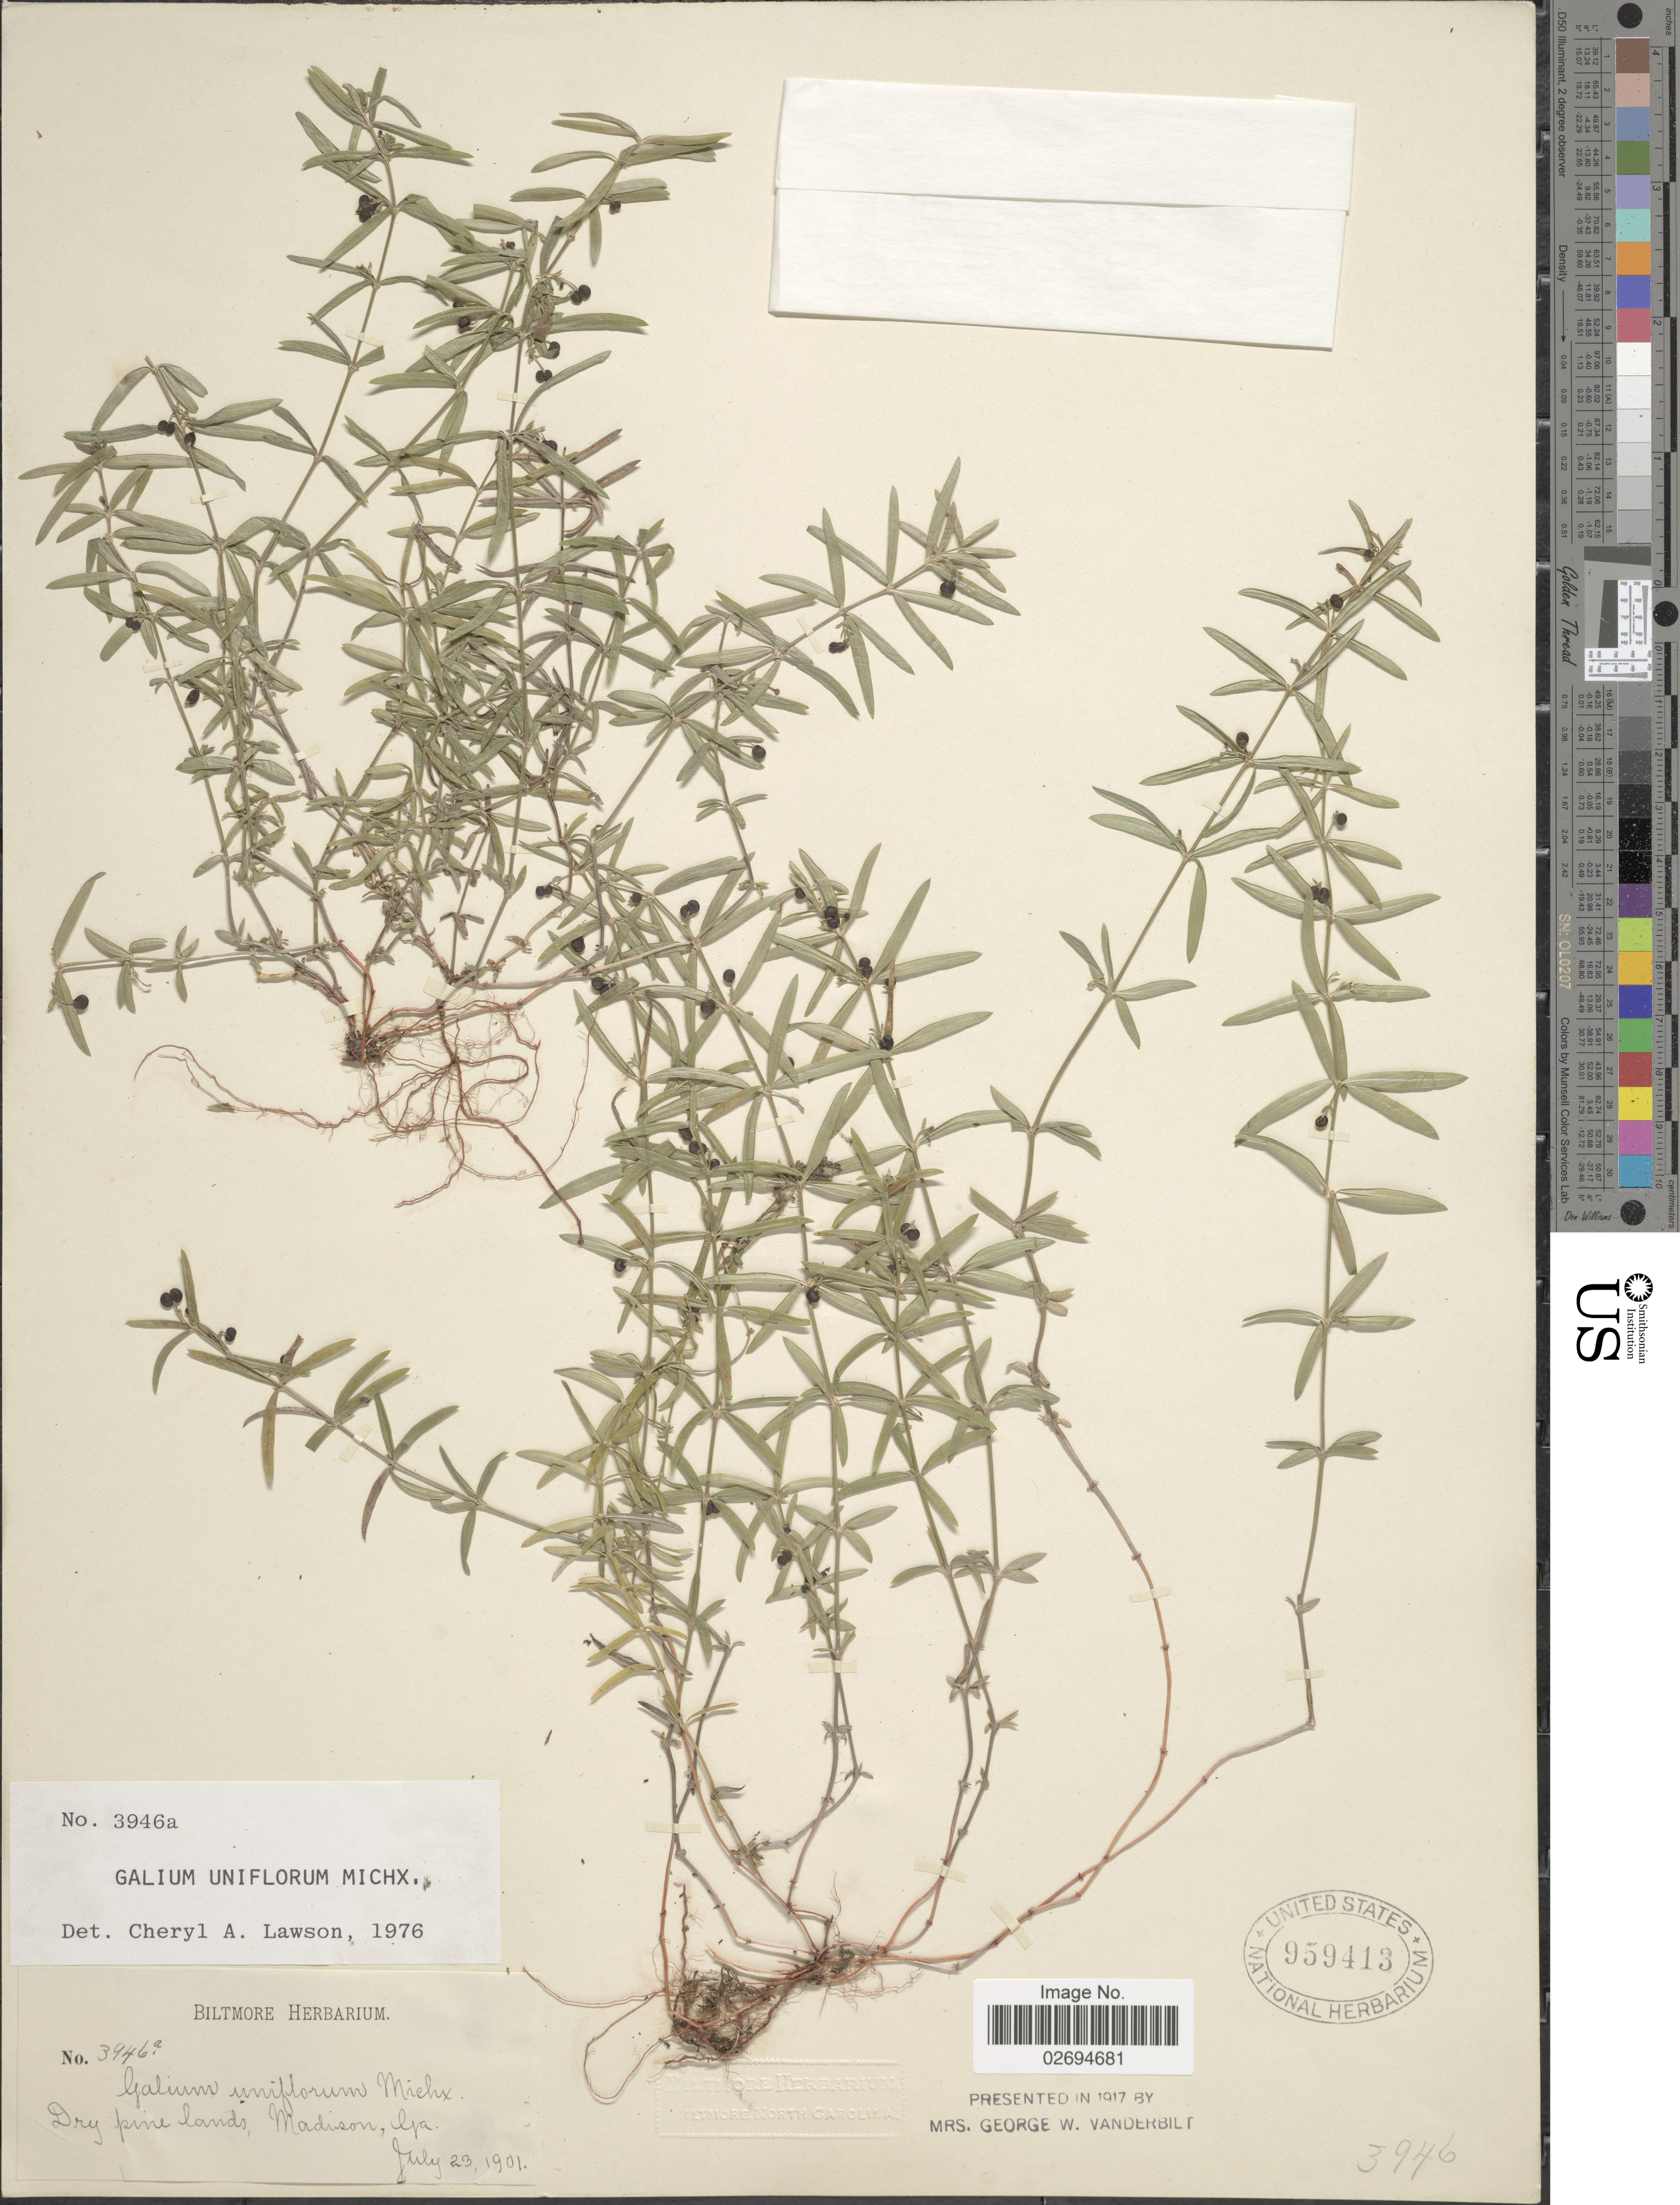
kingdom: Plantae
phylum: Tracheophyta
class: Magnoliopsida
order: Gentianales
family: Rubiaceae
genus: Galium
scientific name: Galium uniflorum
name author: Michx.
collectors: ex herb. Biltmore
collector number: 3946a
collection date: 1901-07-23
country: United States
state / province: Georgia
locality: Dry pine lands, Madison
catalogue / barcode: US 959413